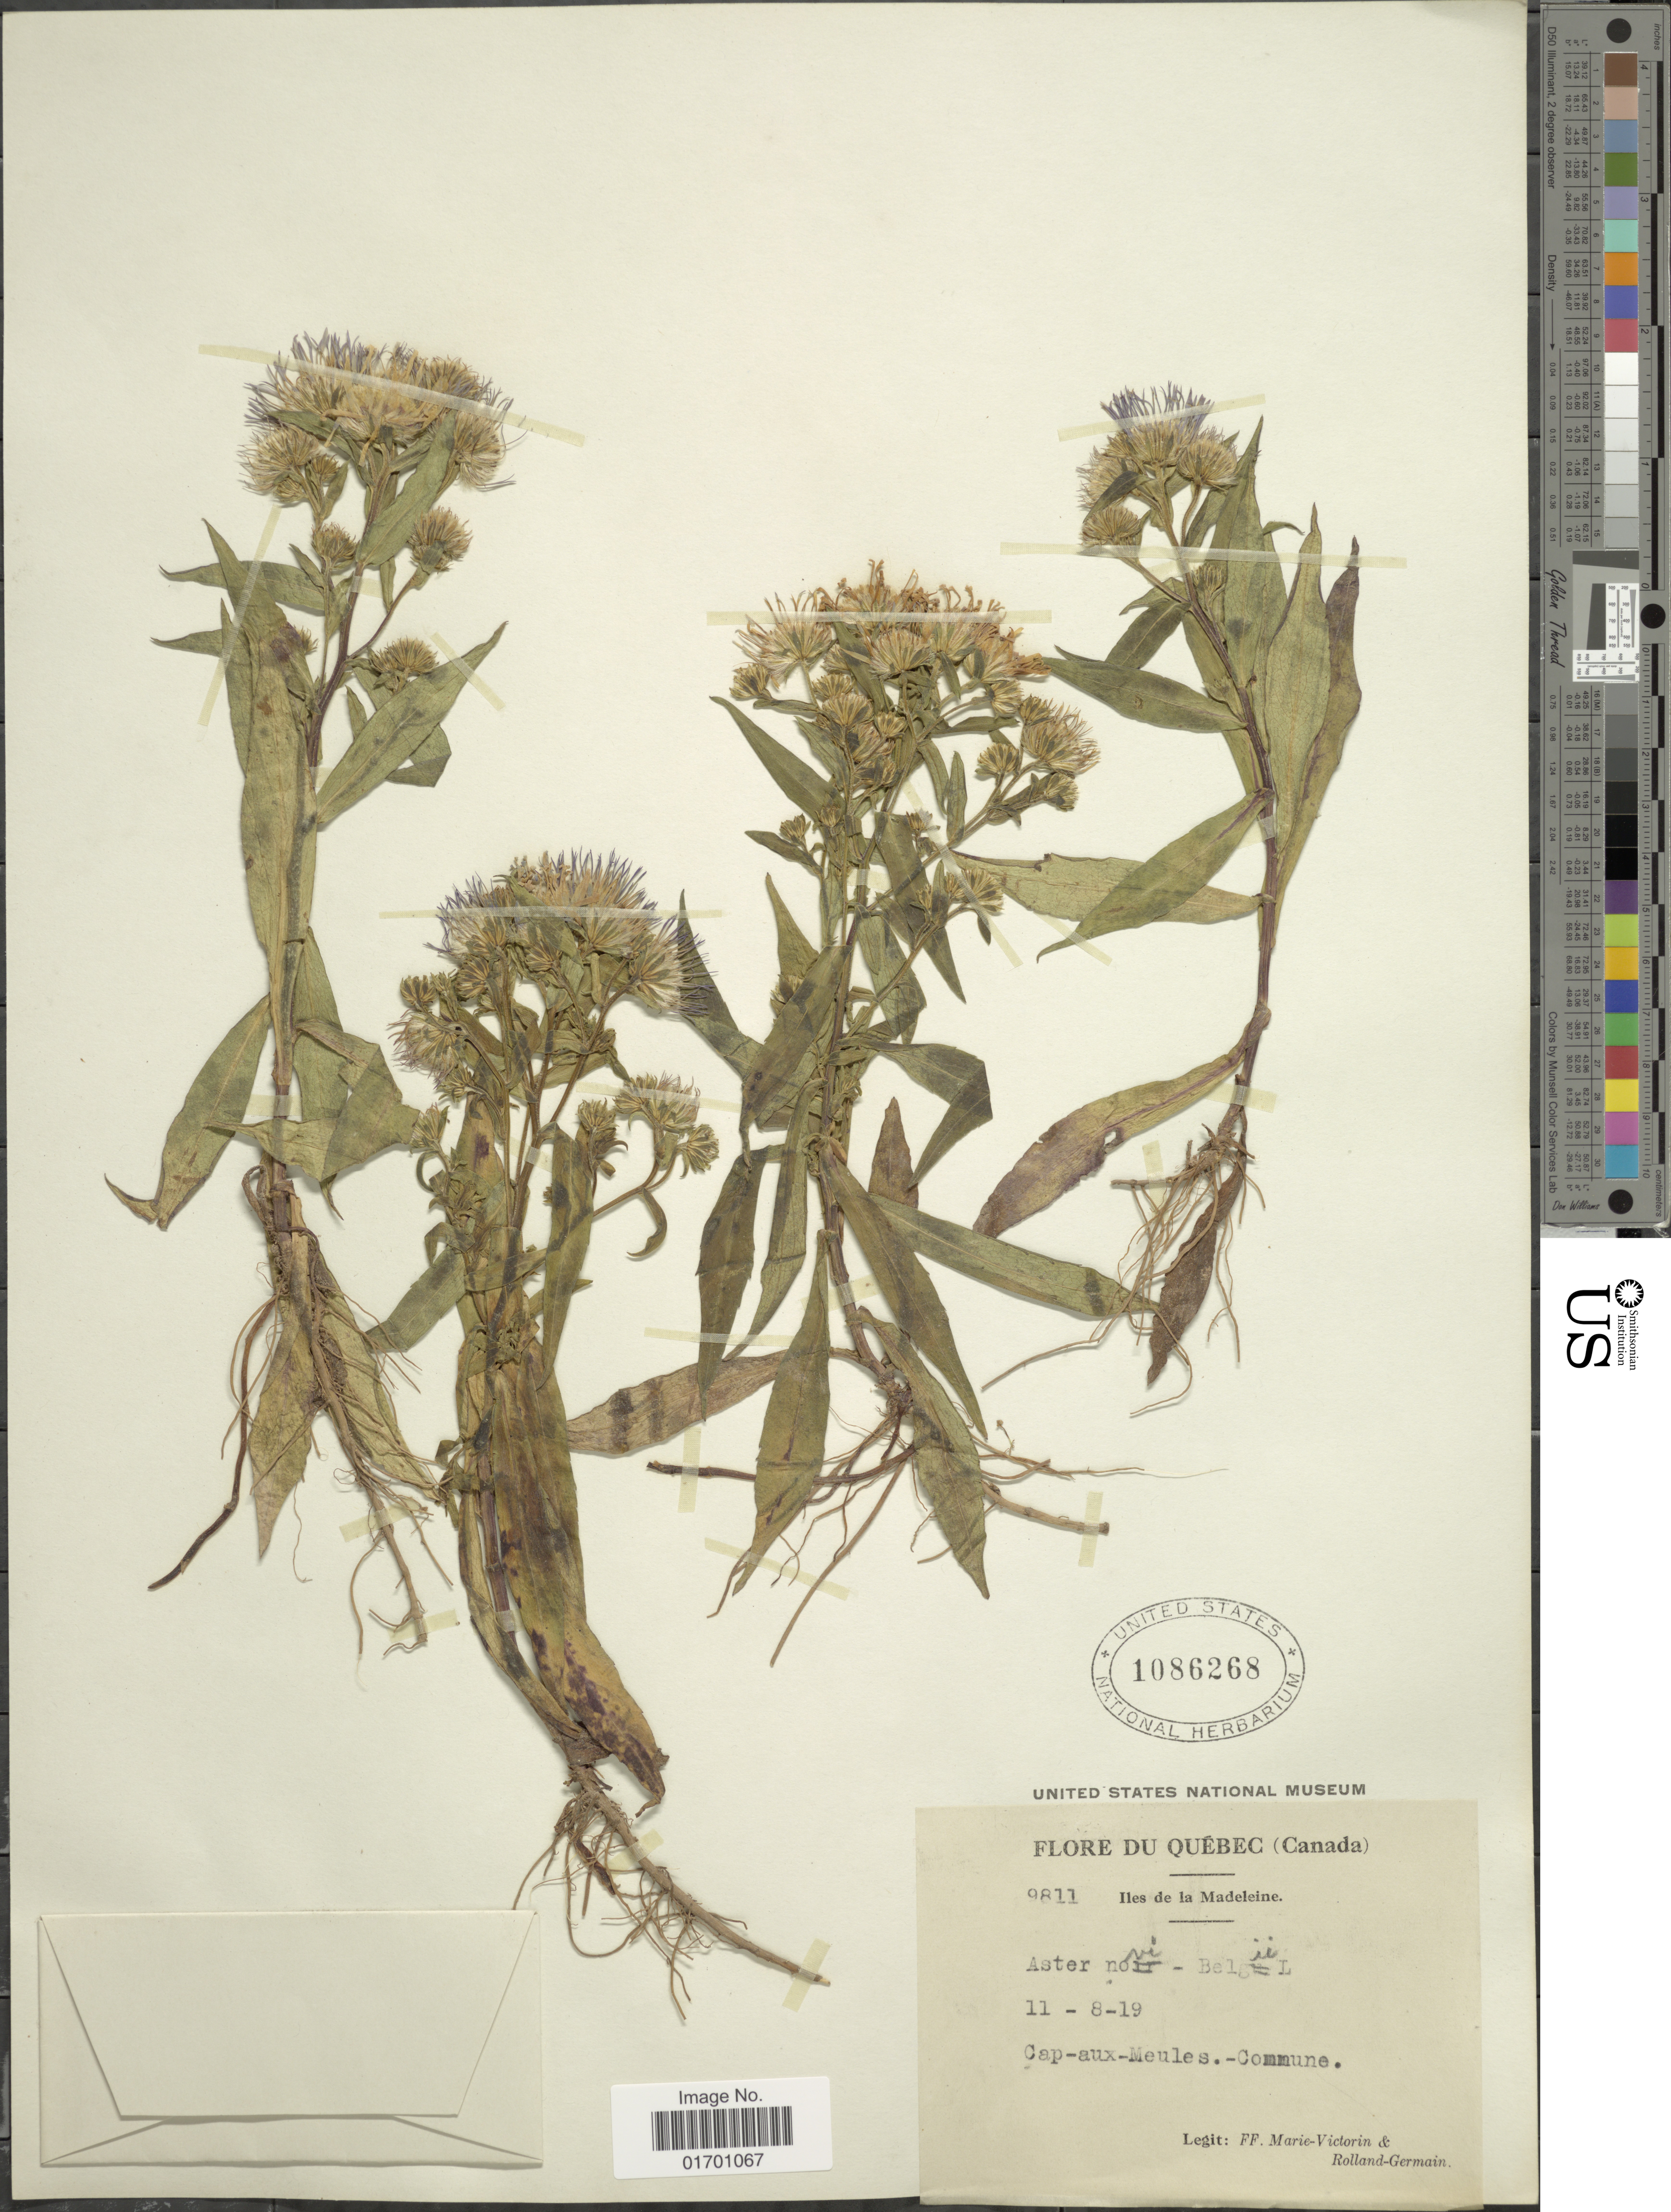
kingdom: Plantae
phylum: Tracheophyta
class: Magnoliopsida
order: Asterales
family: Asteraceae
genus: Symphyotrichum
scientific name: Symphyotrichum novi-belgii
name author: (L.) G.L. Nesom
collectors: F. Marie-Victorin & Rolland-Germain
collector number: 9811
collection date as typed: Transcribed d/m/y: 11/8/19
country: Canada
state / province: Quebec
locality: Cap-aux-Meules.-Commune.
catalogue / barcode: US 1086268